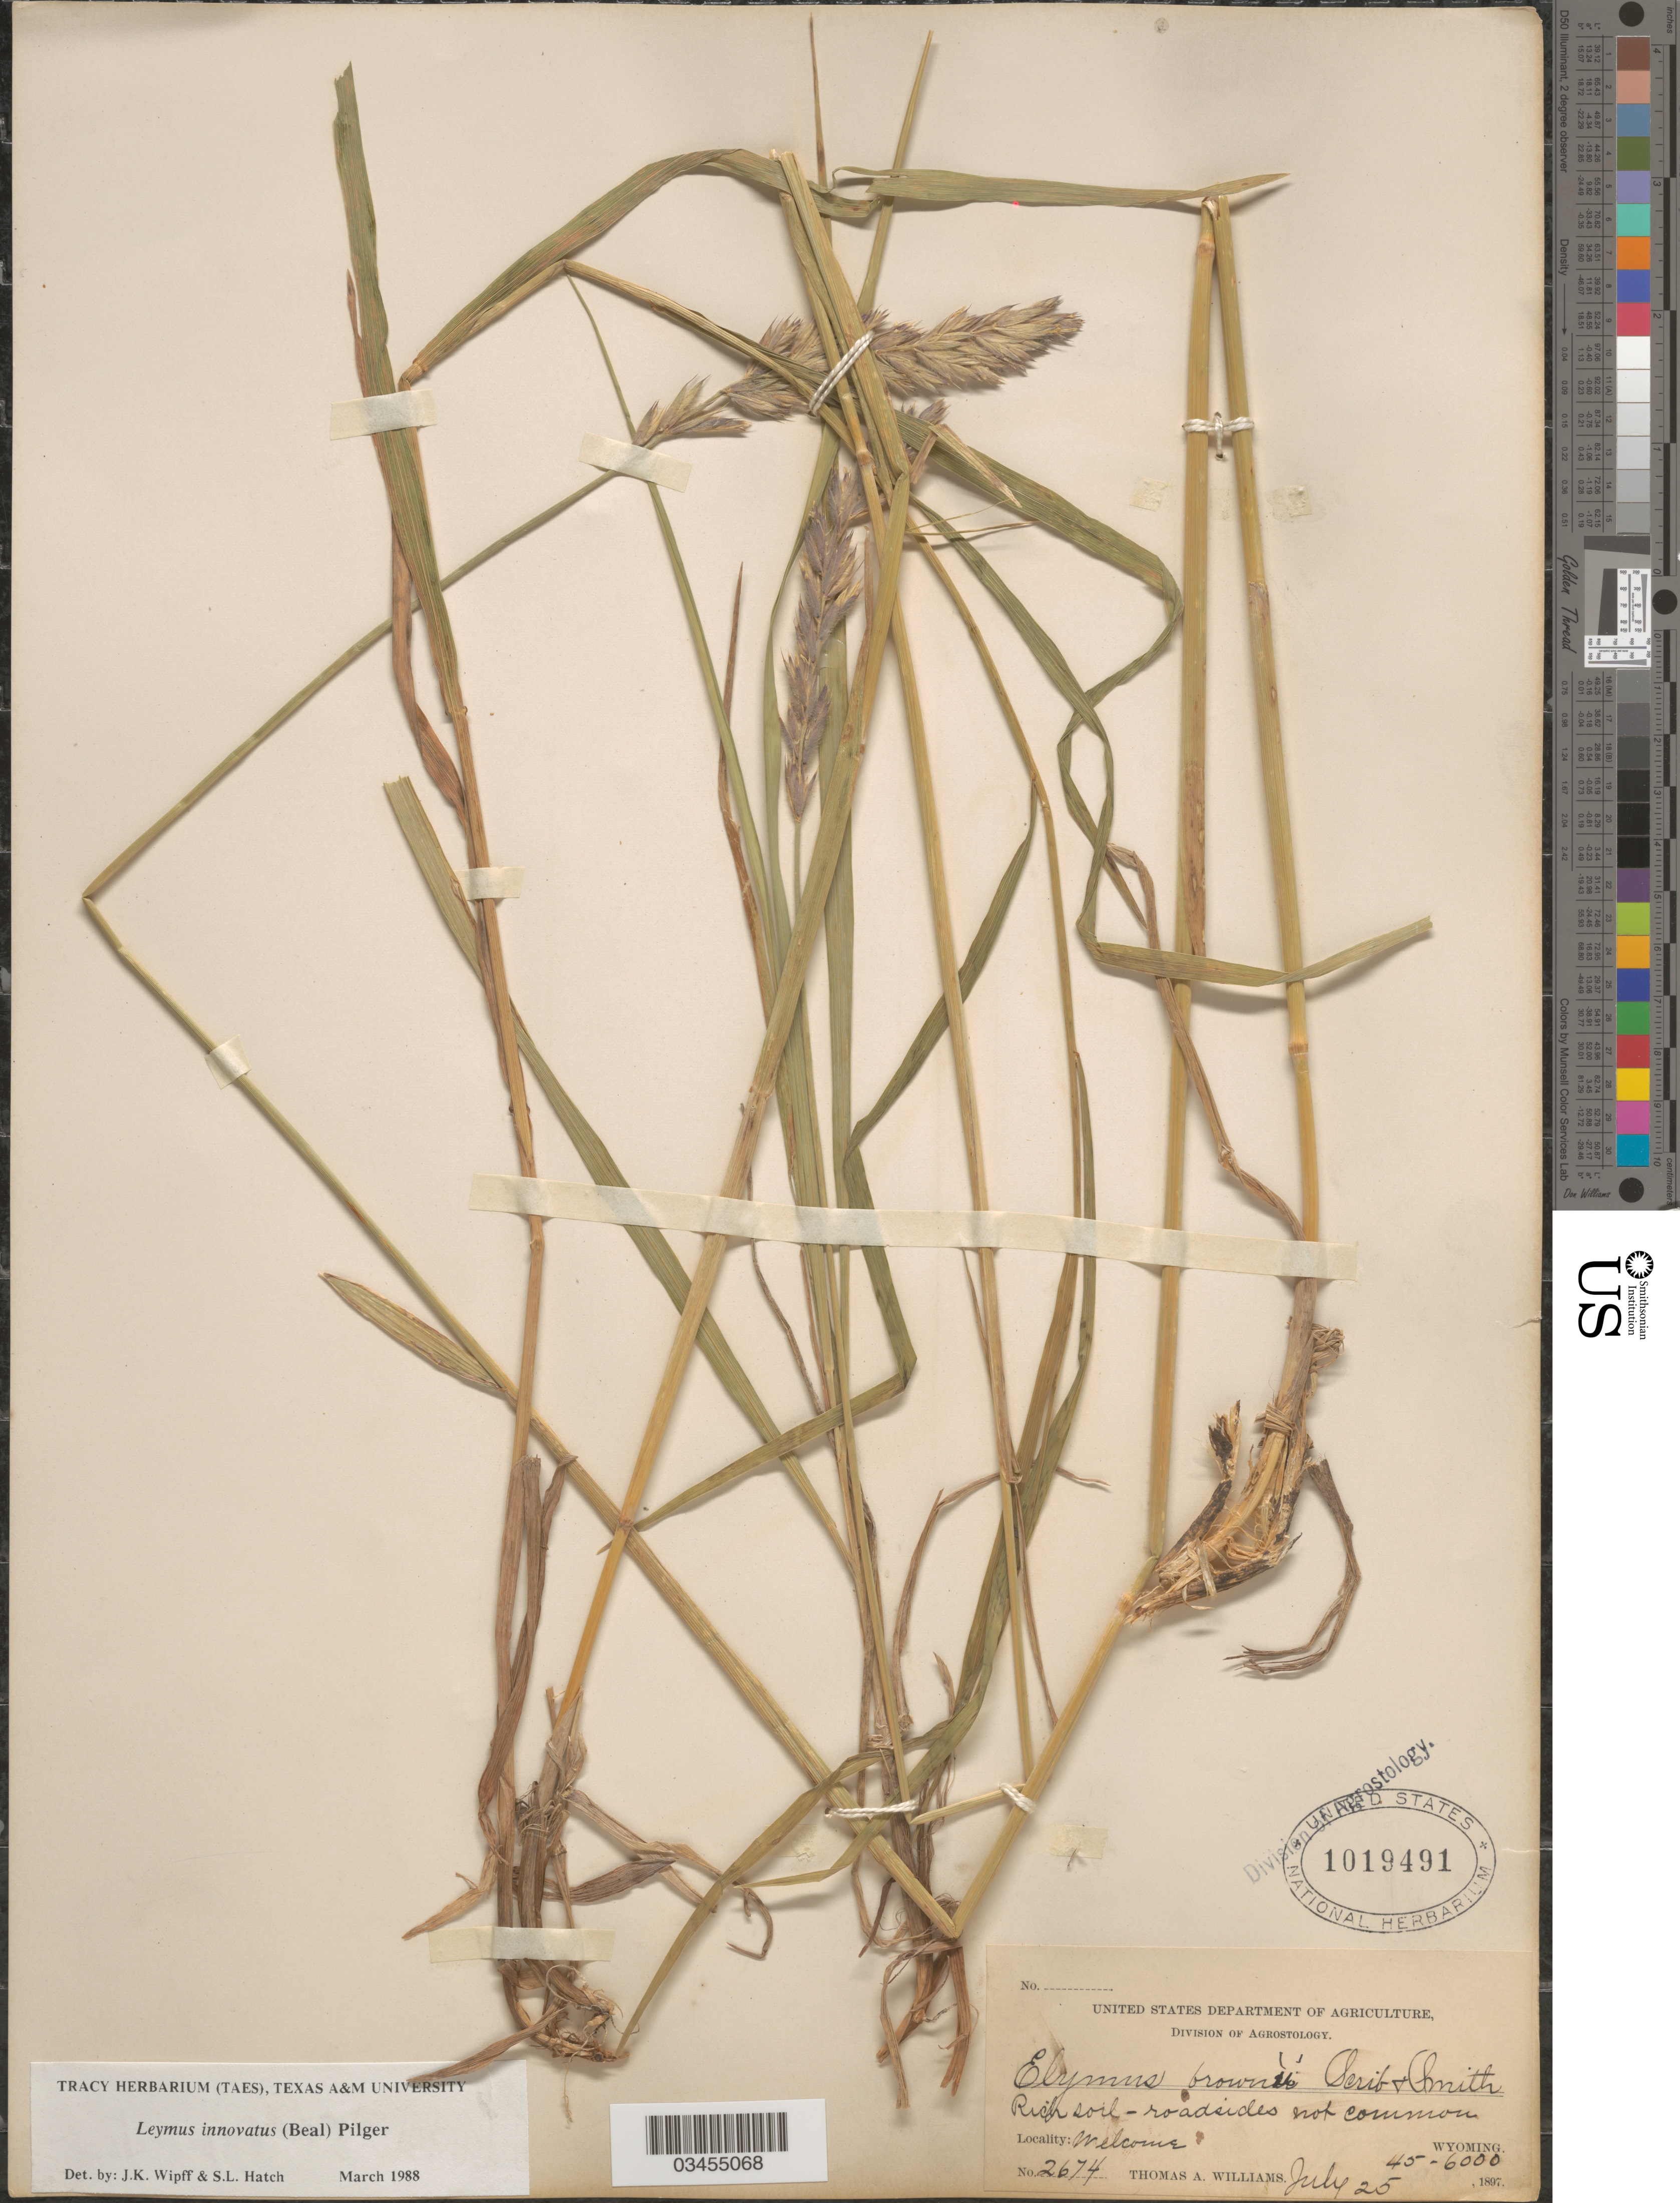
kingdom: Plantae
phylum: Tracheophyta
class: Liliopsida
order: Poales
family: Poaceae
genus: Leymus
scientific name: Leymus innovatus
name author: (W.J. Beal) Pilg.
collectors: T. A. Williams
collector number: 2674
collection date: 1897-07-25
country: United States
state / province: Wyoming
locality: Roadsides not common. Welcome.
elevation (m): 1372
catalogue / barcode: US 1019491